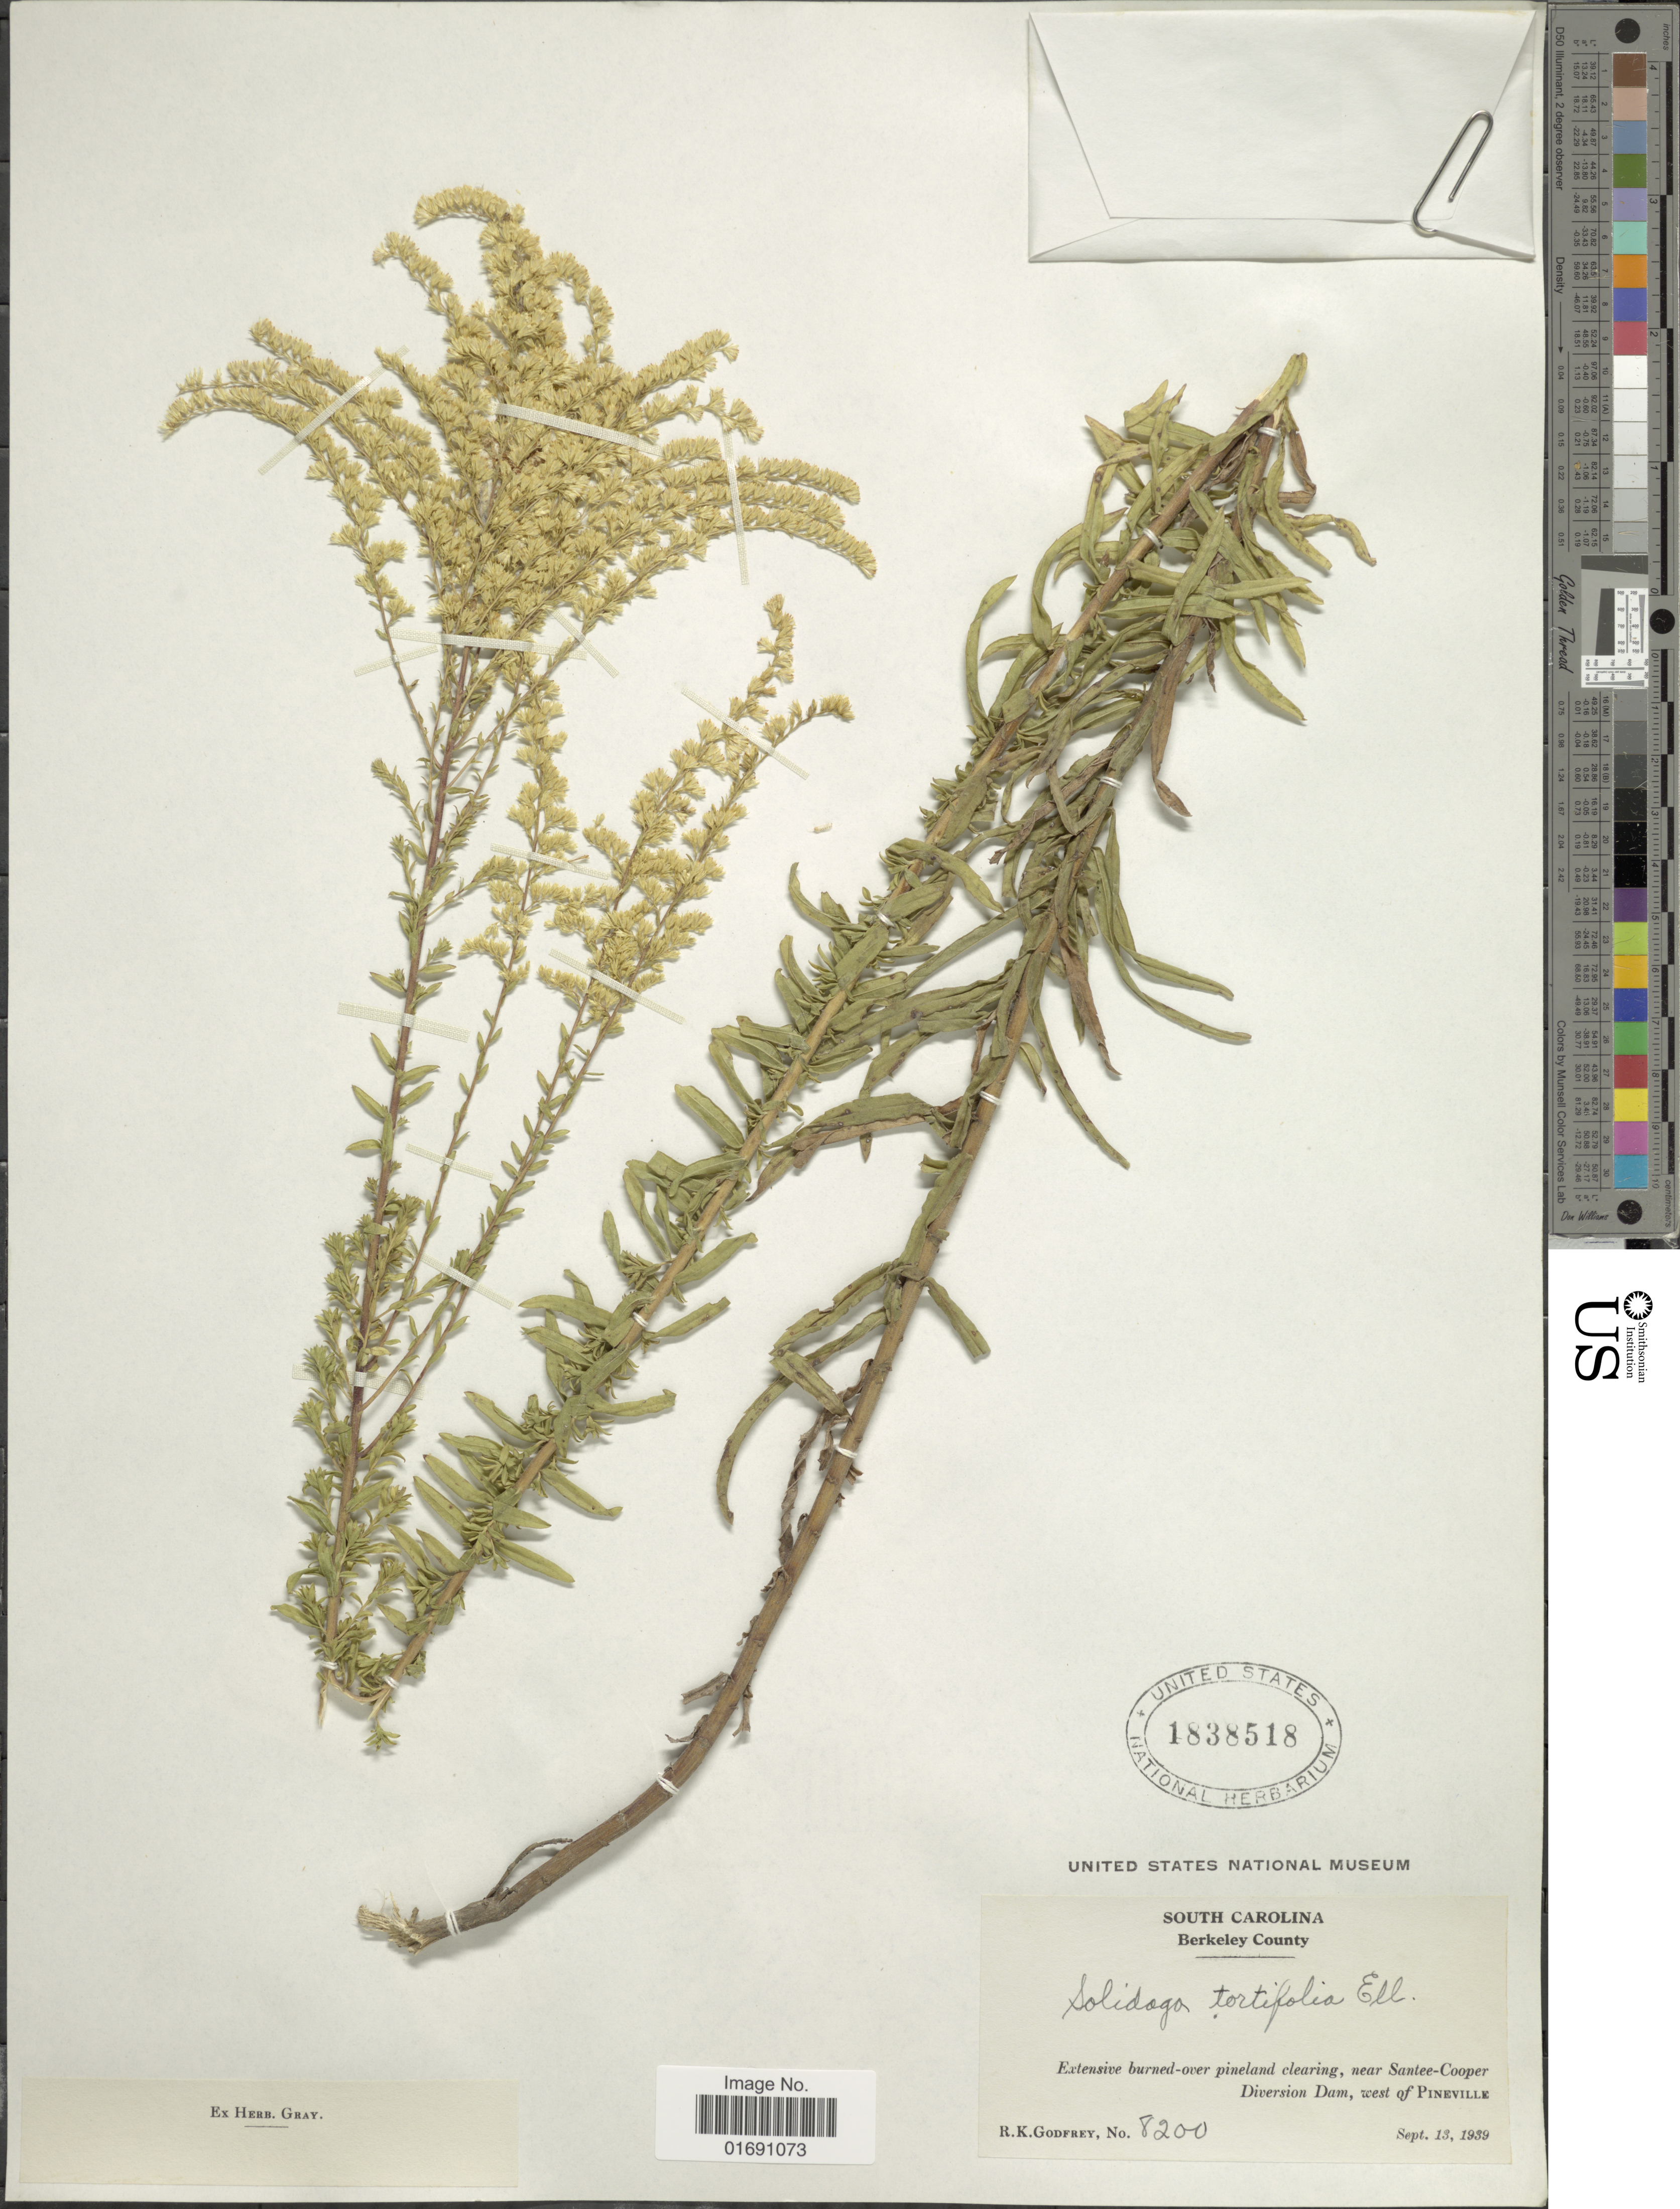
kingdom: Plantae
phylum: Tracheophyta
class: Magnoliopsida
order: Asterales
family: Asteraceae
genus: Solidago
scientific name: Solidago tortifolia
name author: Elliott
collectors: R. K. Godfrey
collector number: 8200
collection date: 1939-09-13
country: United States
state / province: South Carolina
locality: Berkeley County, Extensive burned-over pineland clearing, near Santee-Cooper Diversion Dam, west of Pineville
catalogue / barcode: US 1838518